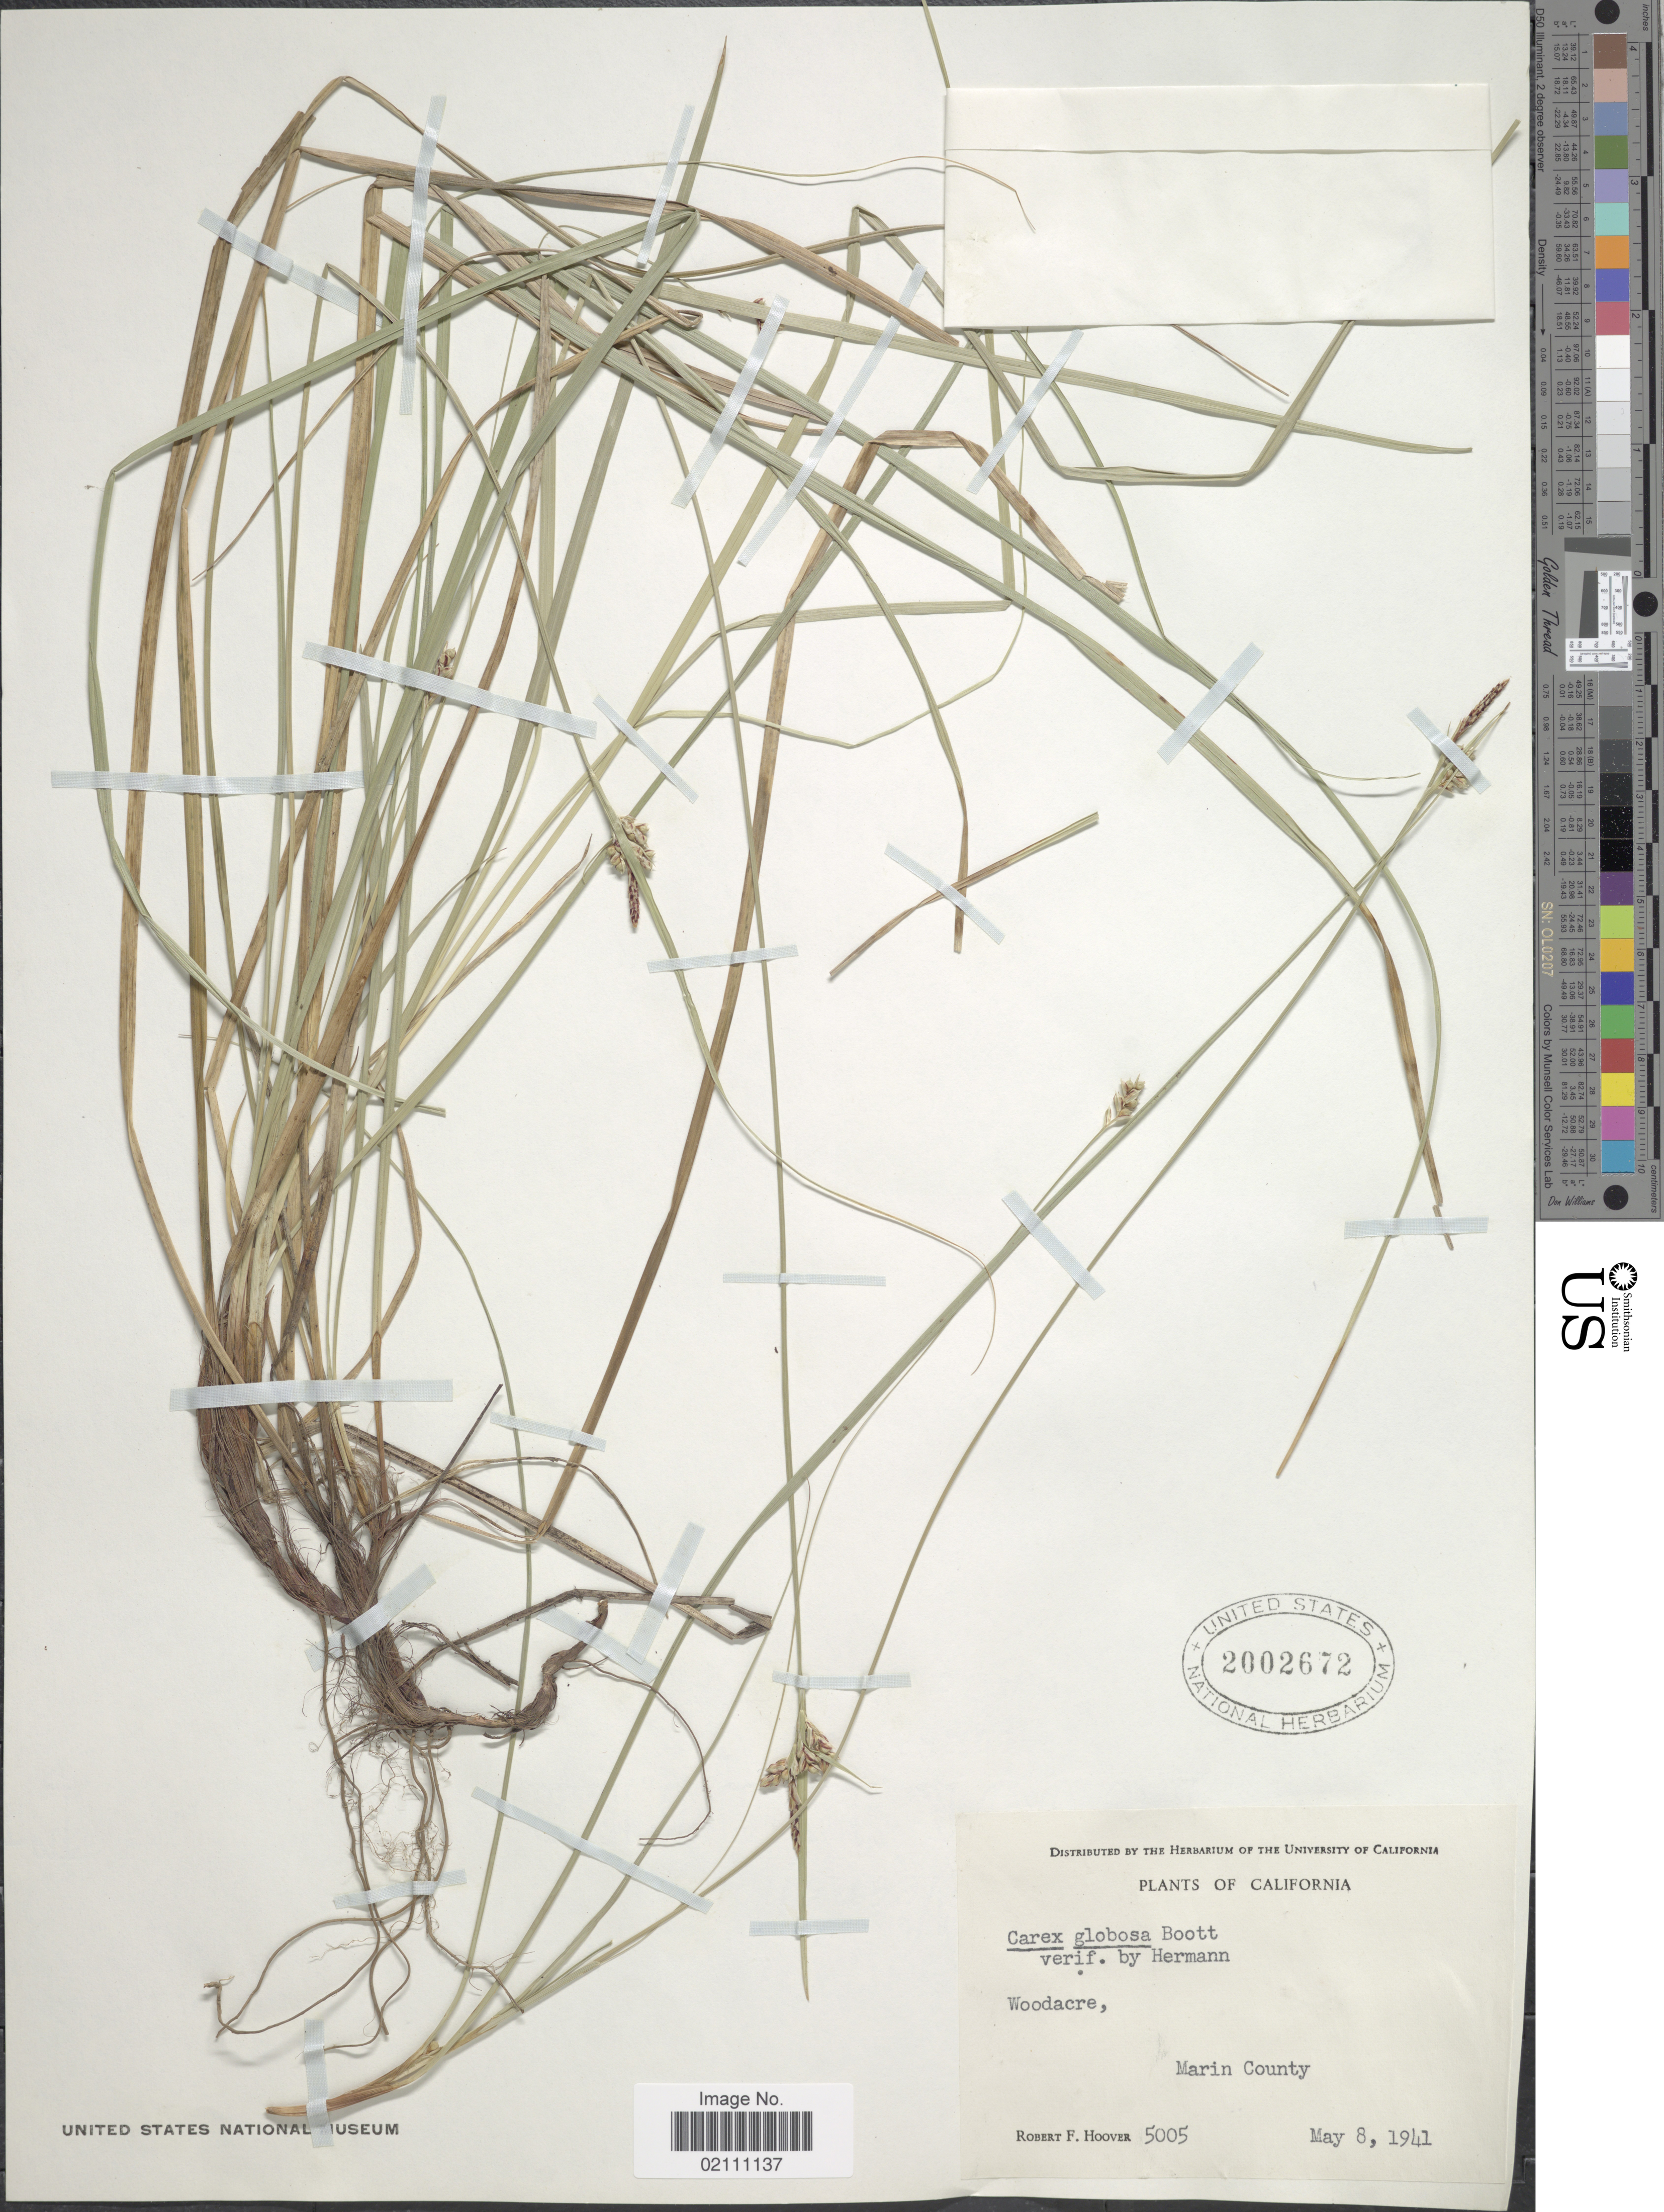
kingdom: Plantae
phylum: Tracheophyta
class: Liliopsida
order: Poales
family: Cyperaceae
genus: Carex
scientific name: Carex globosa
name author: Boott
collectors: R. F. Hoover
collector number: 5005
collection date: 1941-05-08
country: United States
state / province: California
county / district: Marin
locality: Woodacre, Marin County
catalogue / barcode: US 2002672